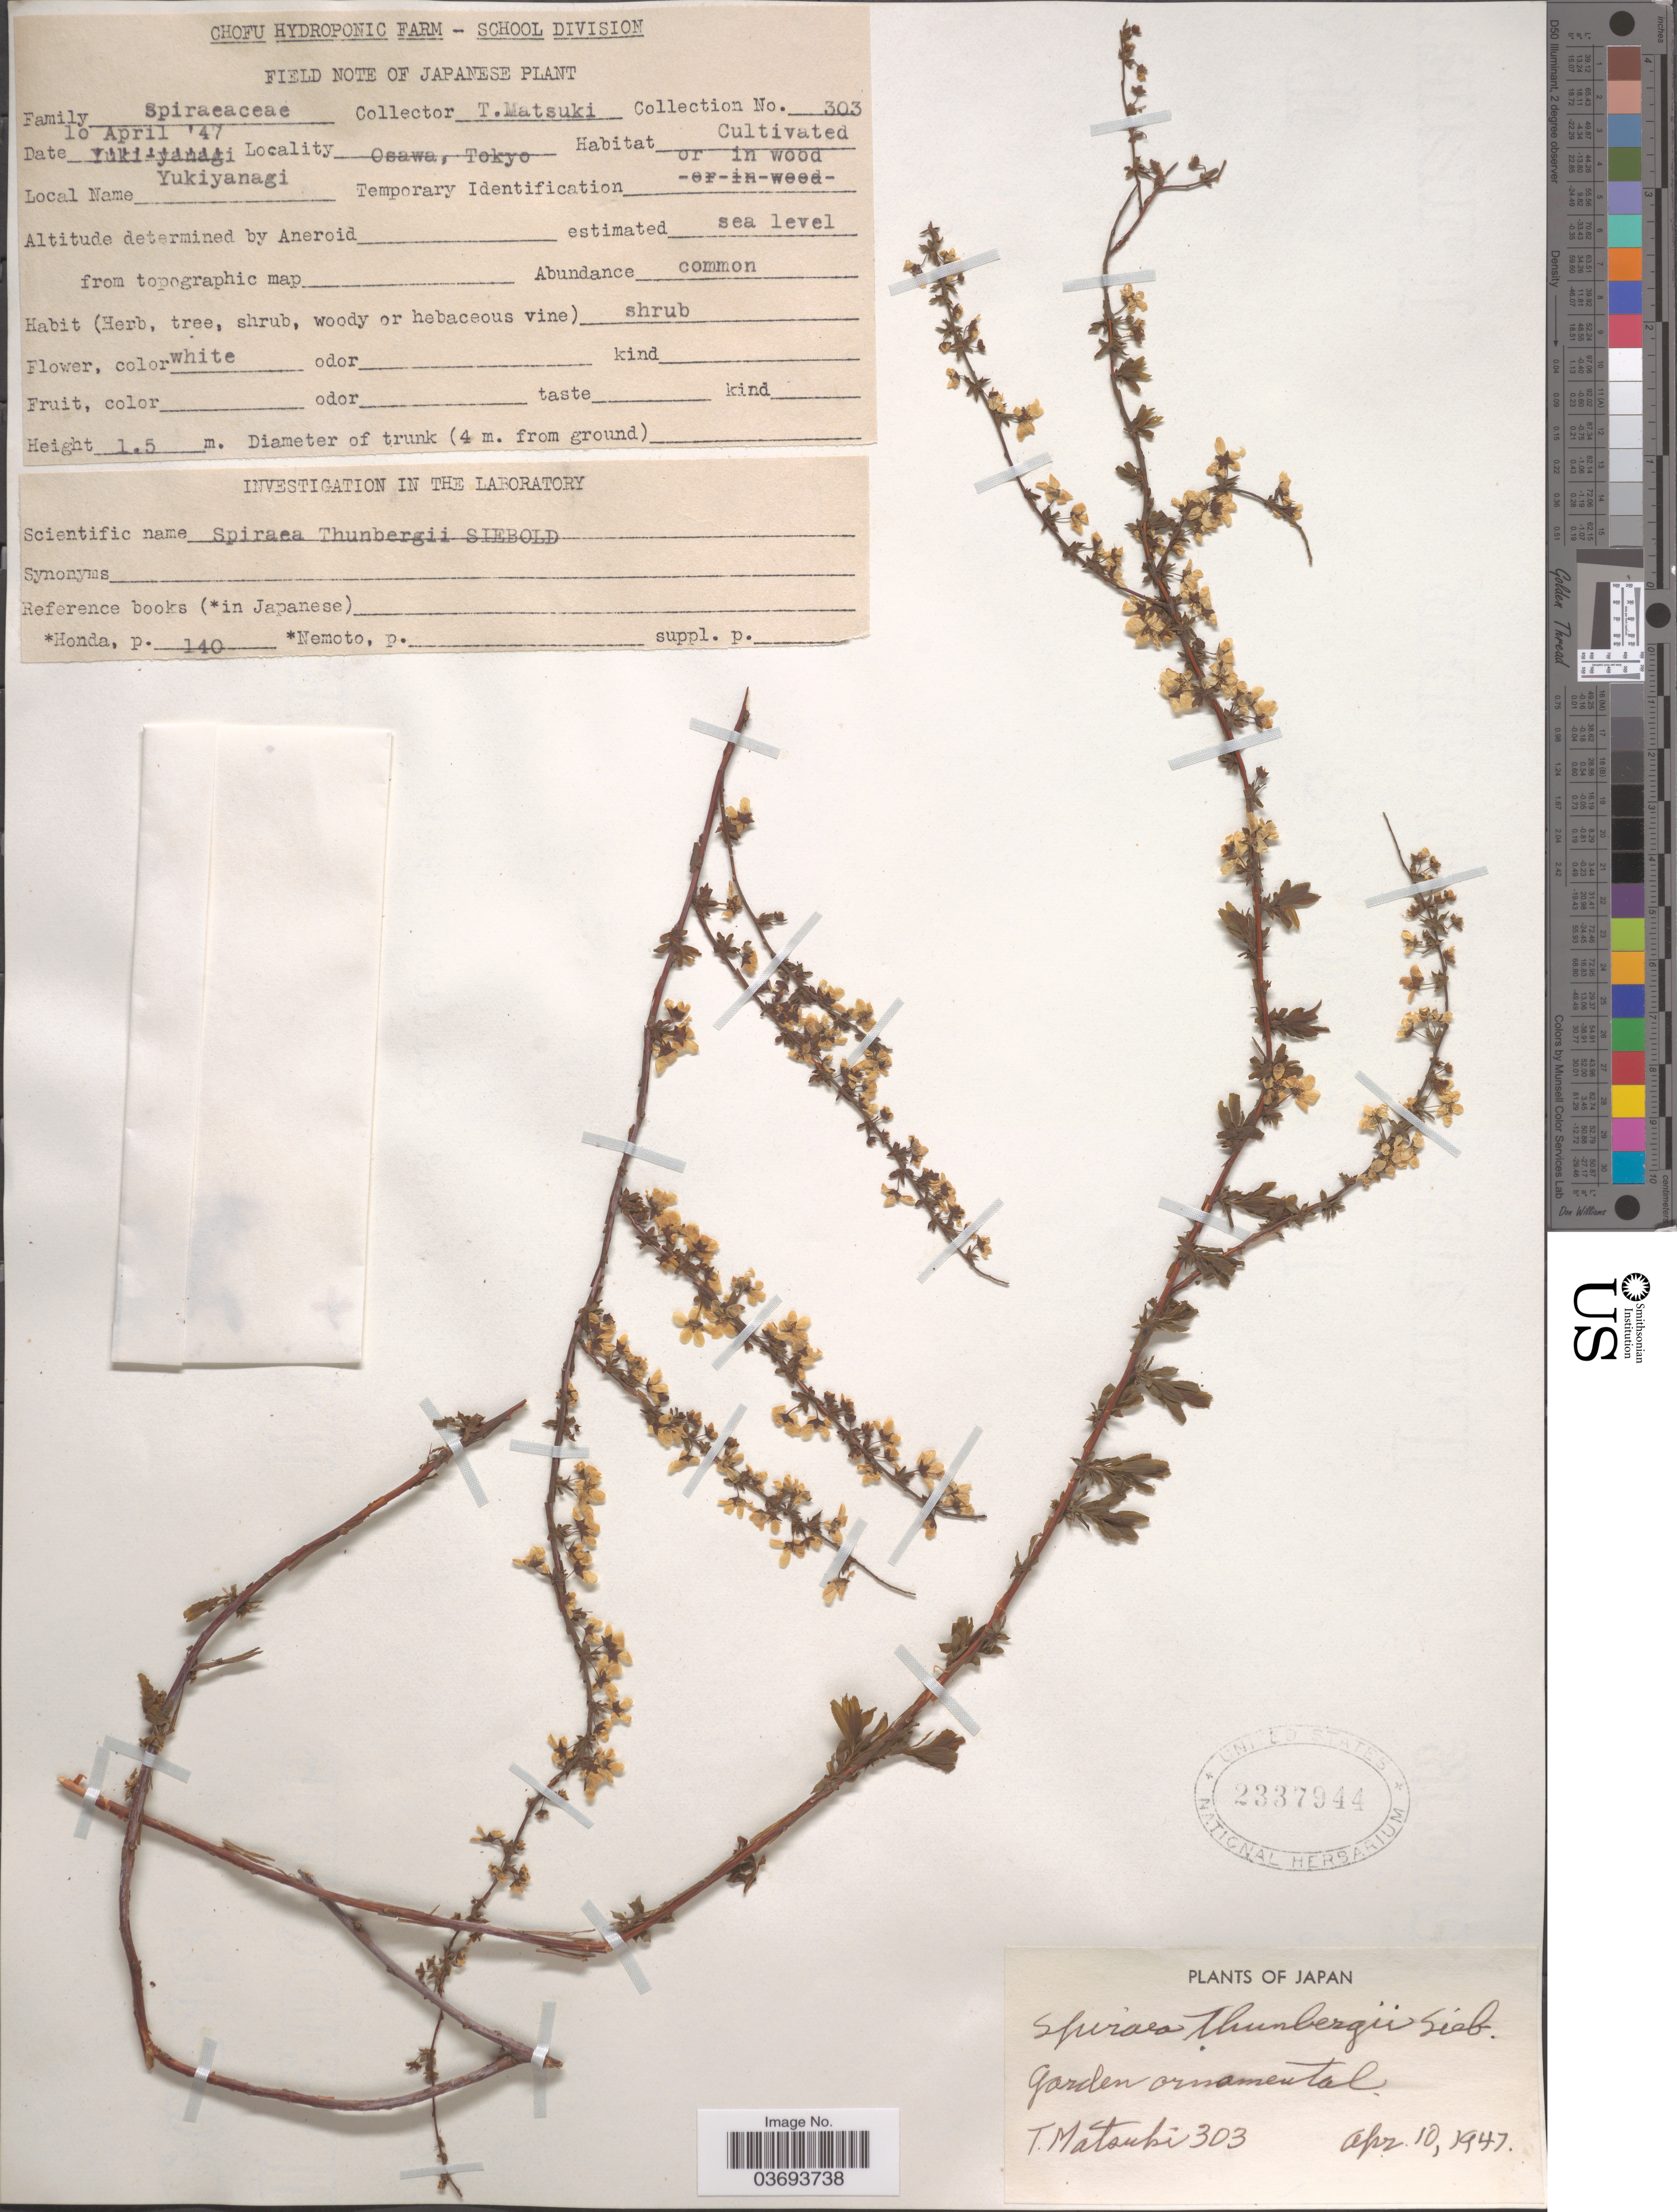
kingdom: Plantae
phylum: Tracheophyta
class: Magnoliopsida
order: Rosales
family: Rosaceae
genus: Spiraea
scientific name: Spiraea thunbergii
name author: Siebert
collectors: T. Matsuki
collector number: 303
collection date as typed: Transcribed d/m/y: 10/4/47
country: Japan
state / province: Tokyo, Federal City of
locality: Osawa.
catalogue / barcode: US 2337944